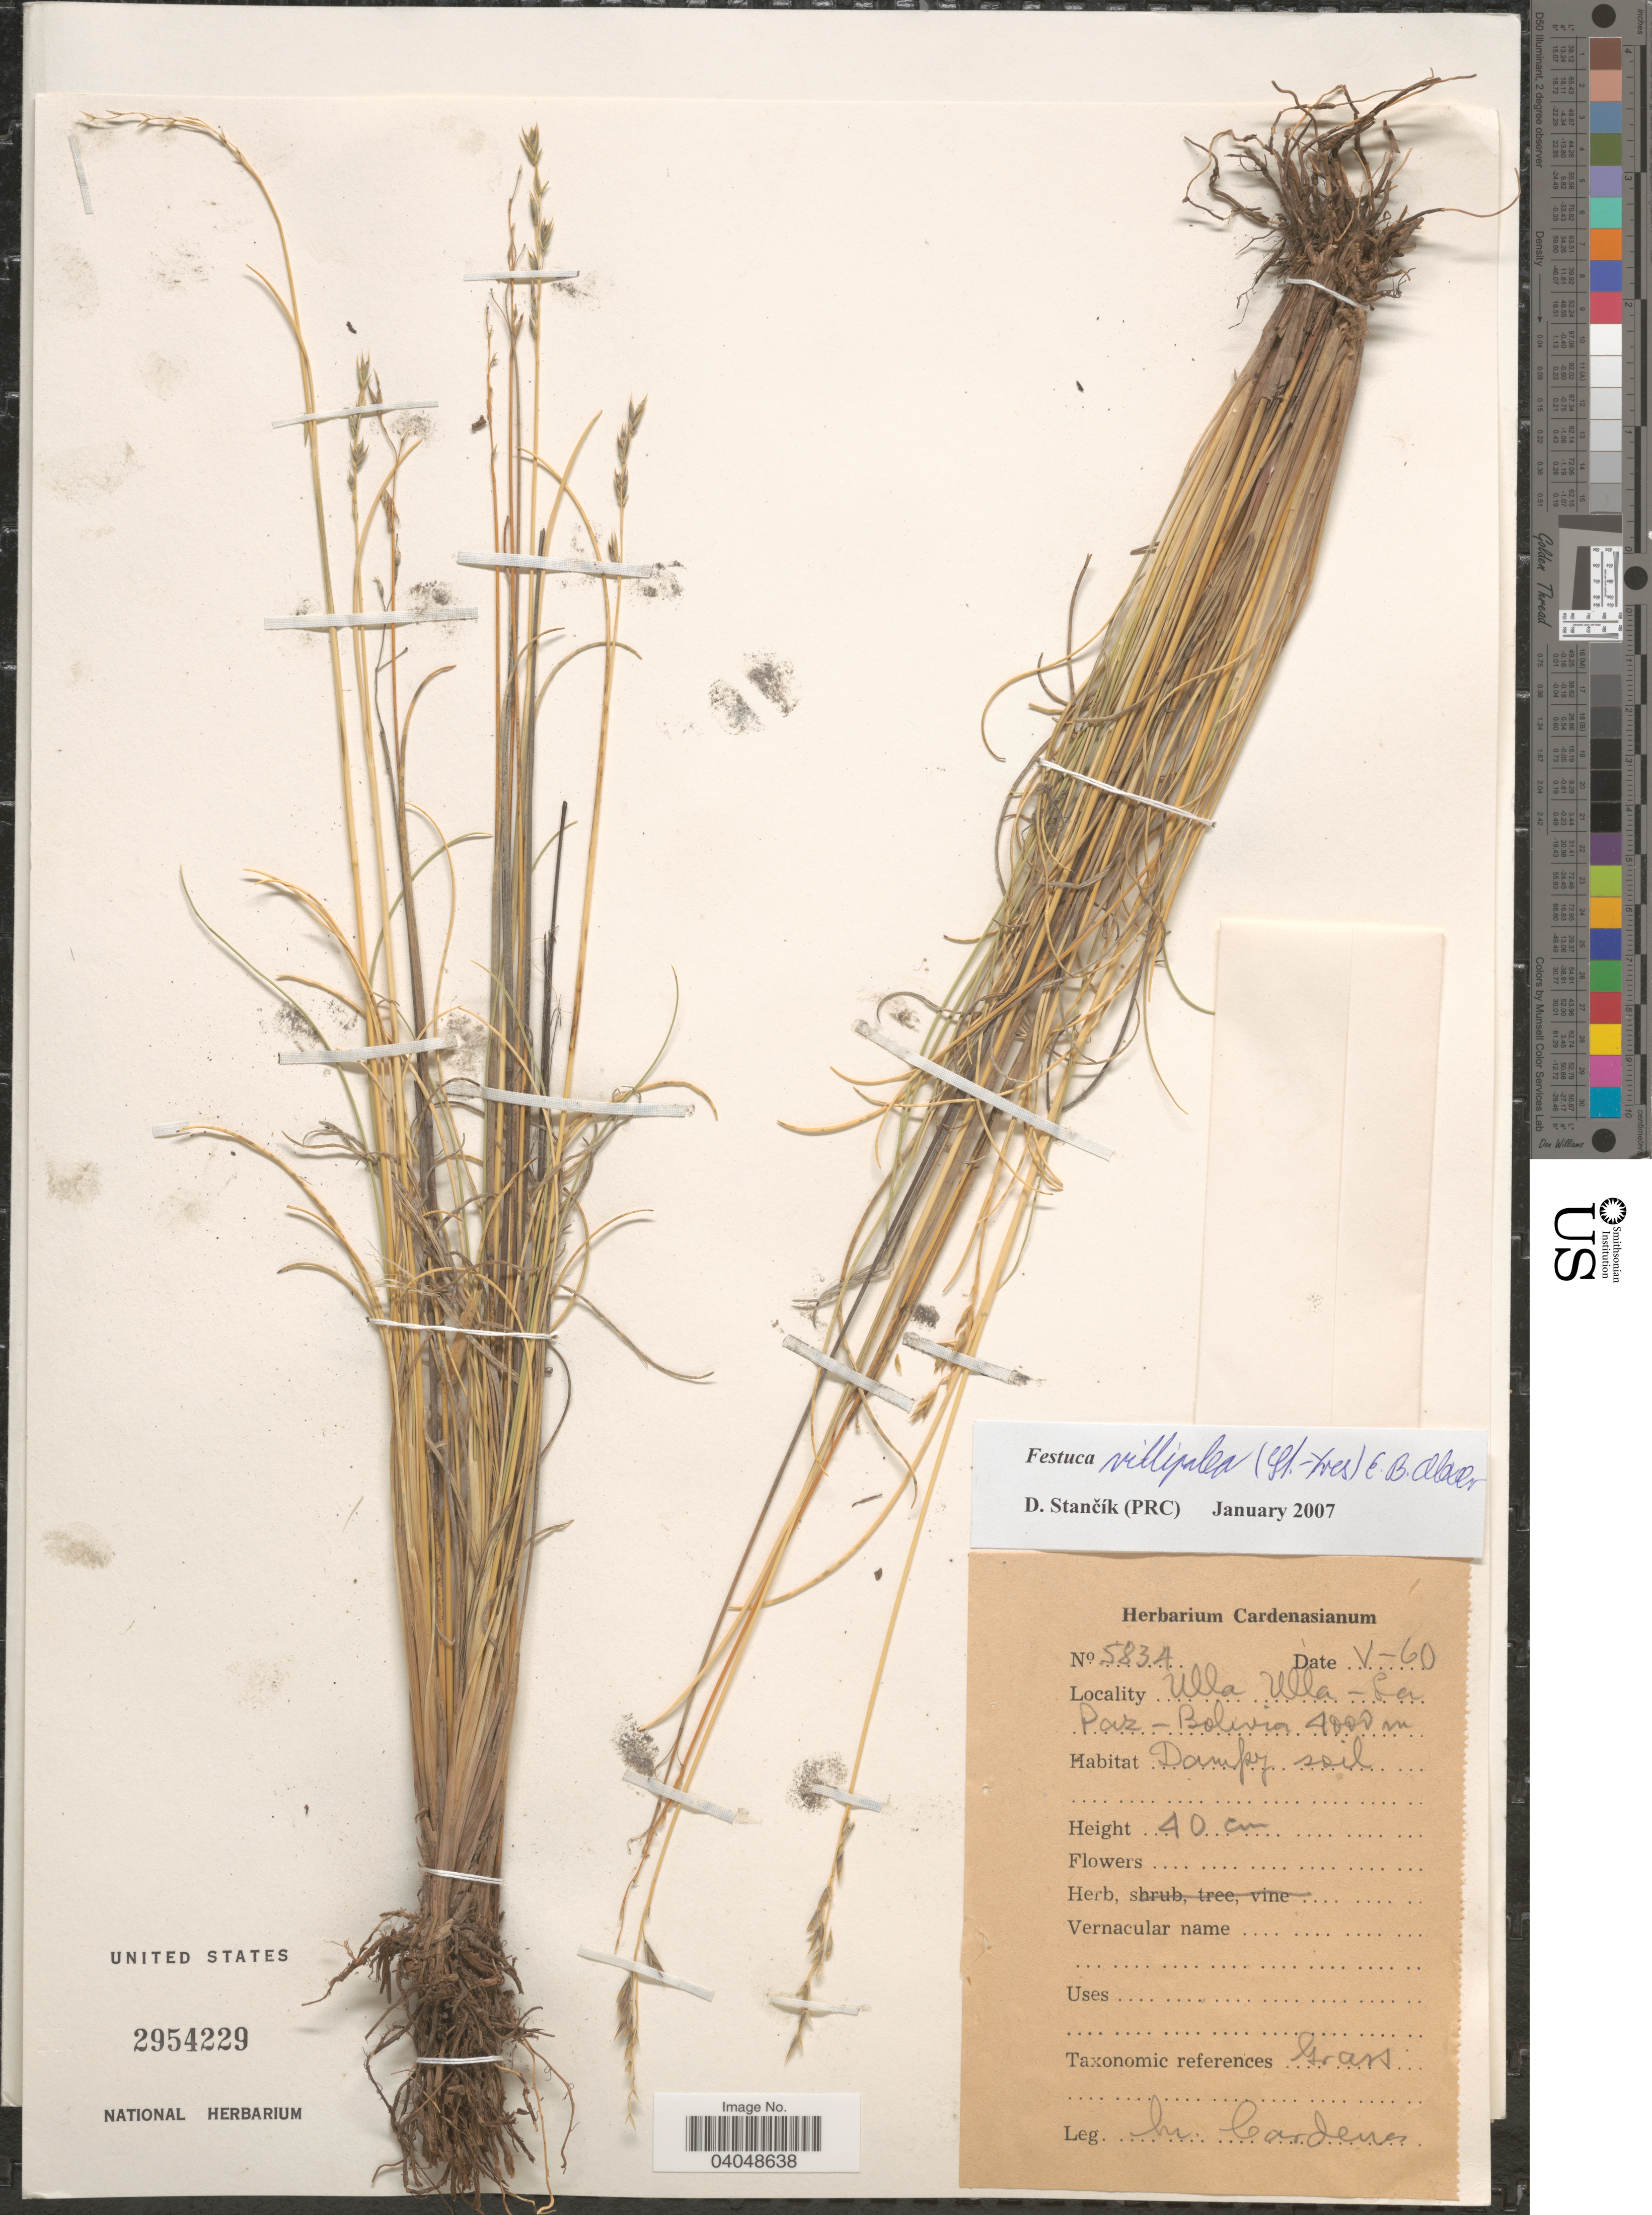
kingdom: Plantae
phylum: Tracheophyta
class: Liliopsida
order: Poales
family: Poaceae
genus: Festuca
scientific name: Festuca villipalea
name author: (St.-Yves) E.B. Alexeev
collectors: M. Cárdenas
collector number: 5834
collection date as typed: Transcribed d/m/y: /5/60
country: Bolivia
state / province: La Paz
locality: Ulla Ulla.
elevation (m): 4000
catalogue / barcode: US 2954229